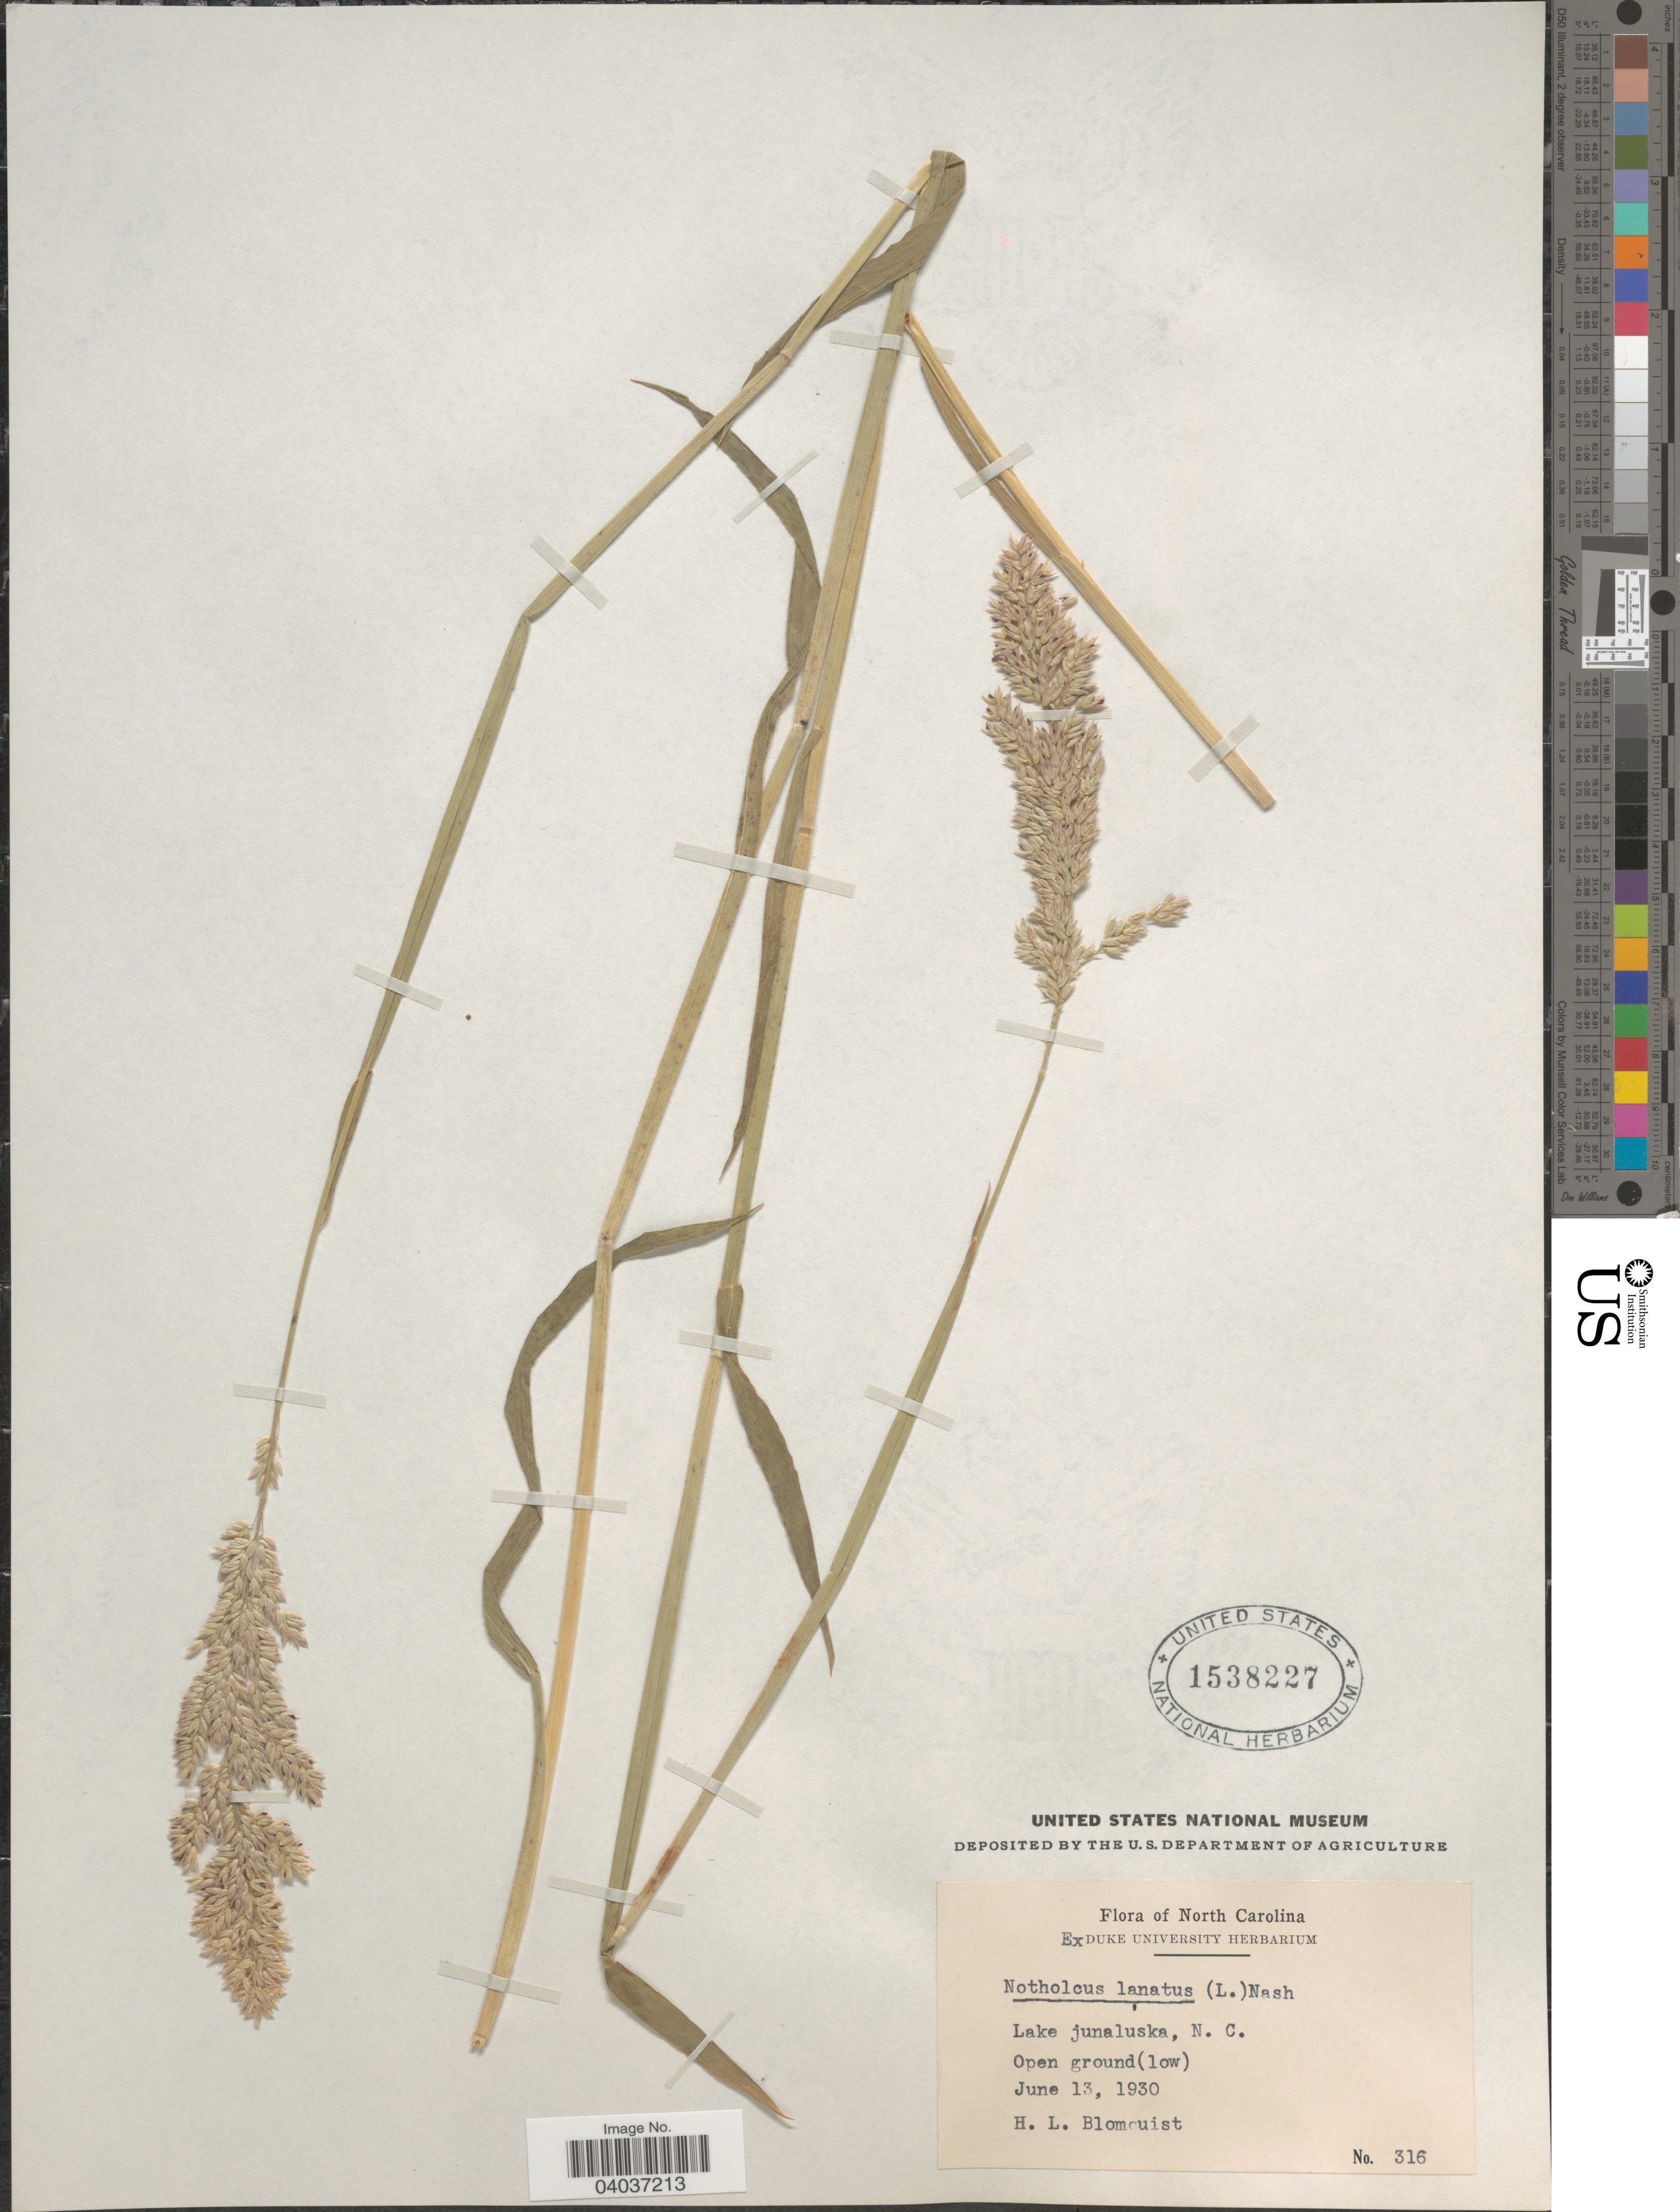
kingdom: Plantae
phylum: Tracheophyta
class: Liliopsida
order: Poales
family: Poaceae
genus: Holcus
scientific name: Holcus lanatus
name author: L.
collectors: H. Blomquist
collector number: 316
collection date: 1930-06-13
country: United States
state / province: North Carolina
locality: Lake junaluska.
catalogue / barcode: US 1538227